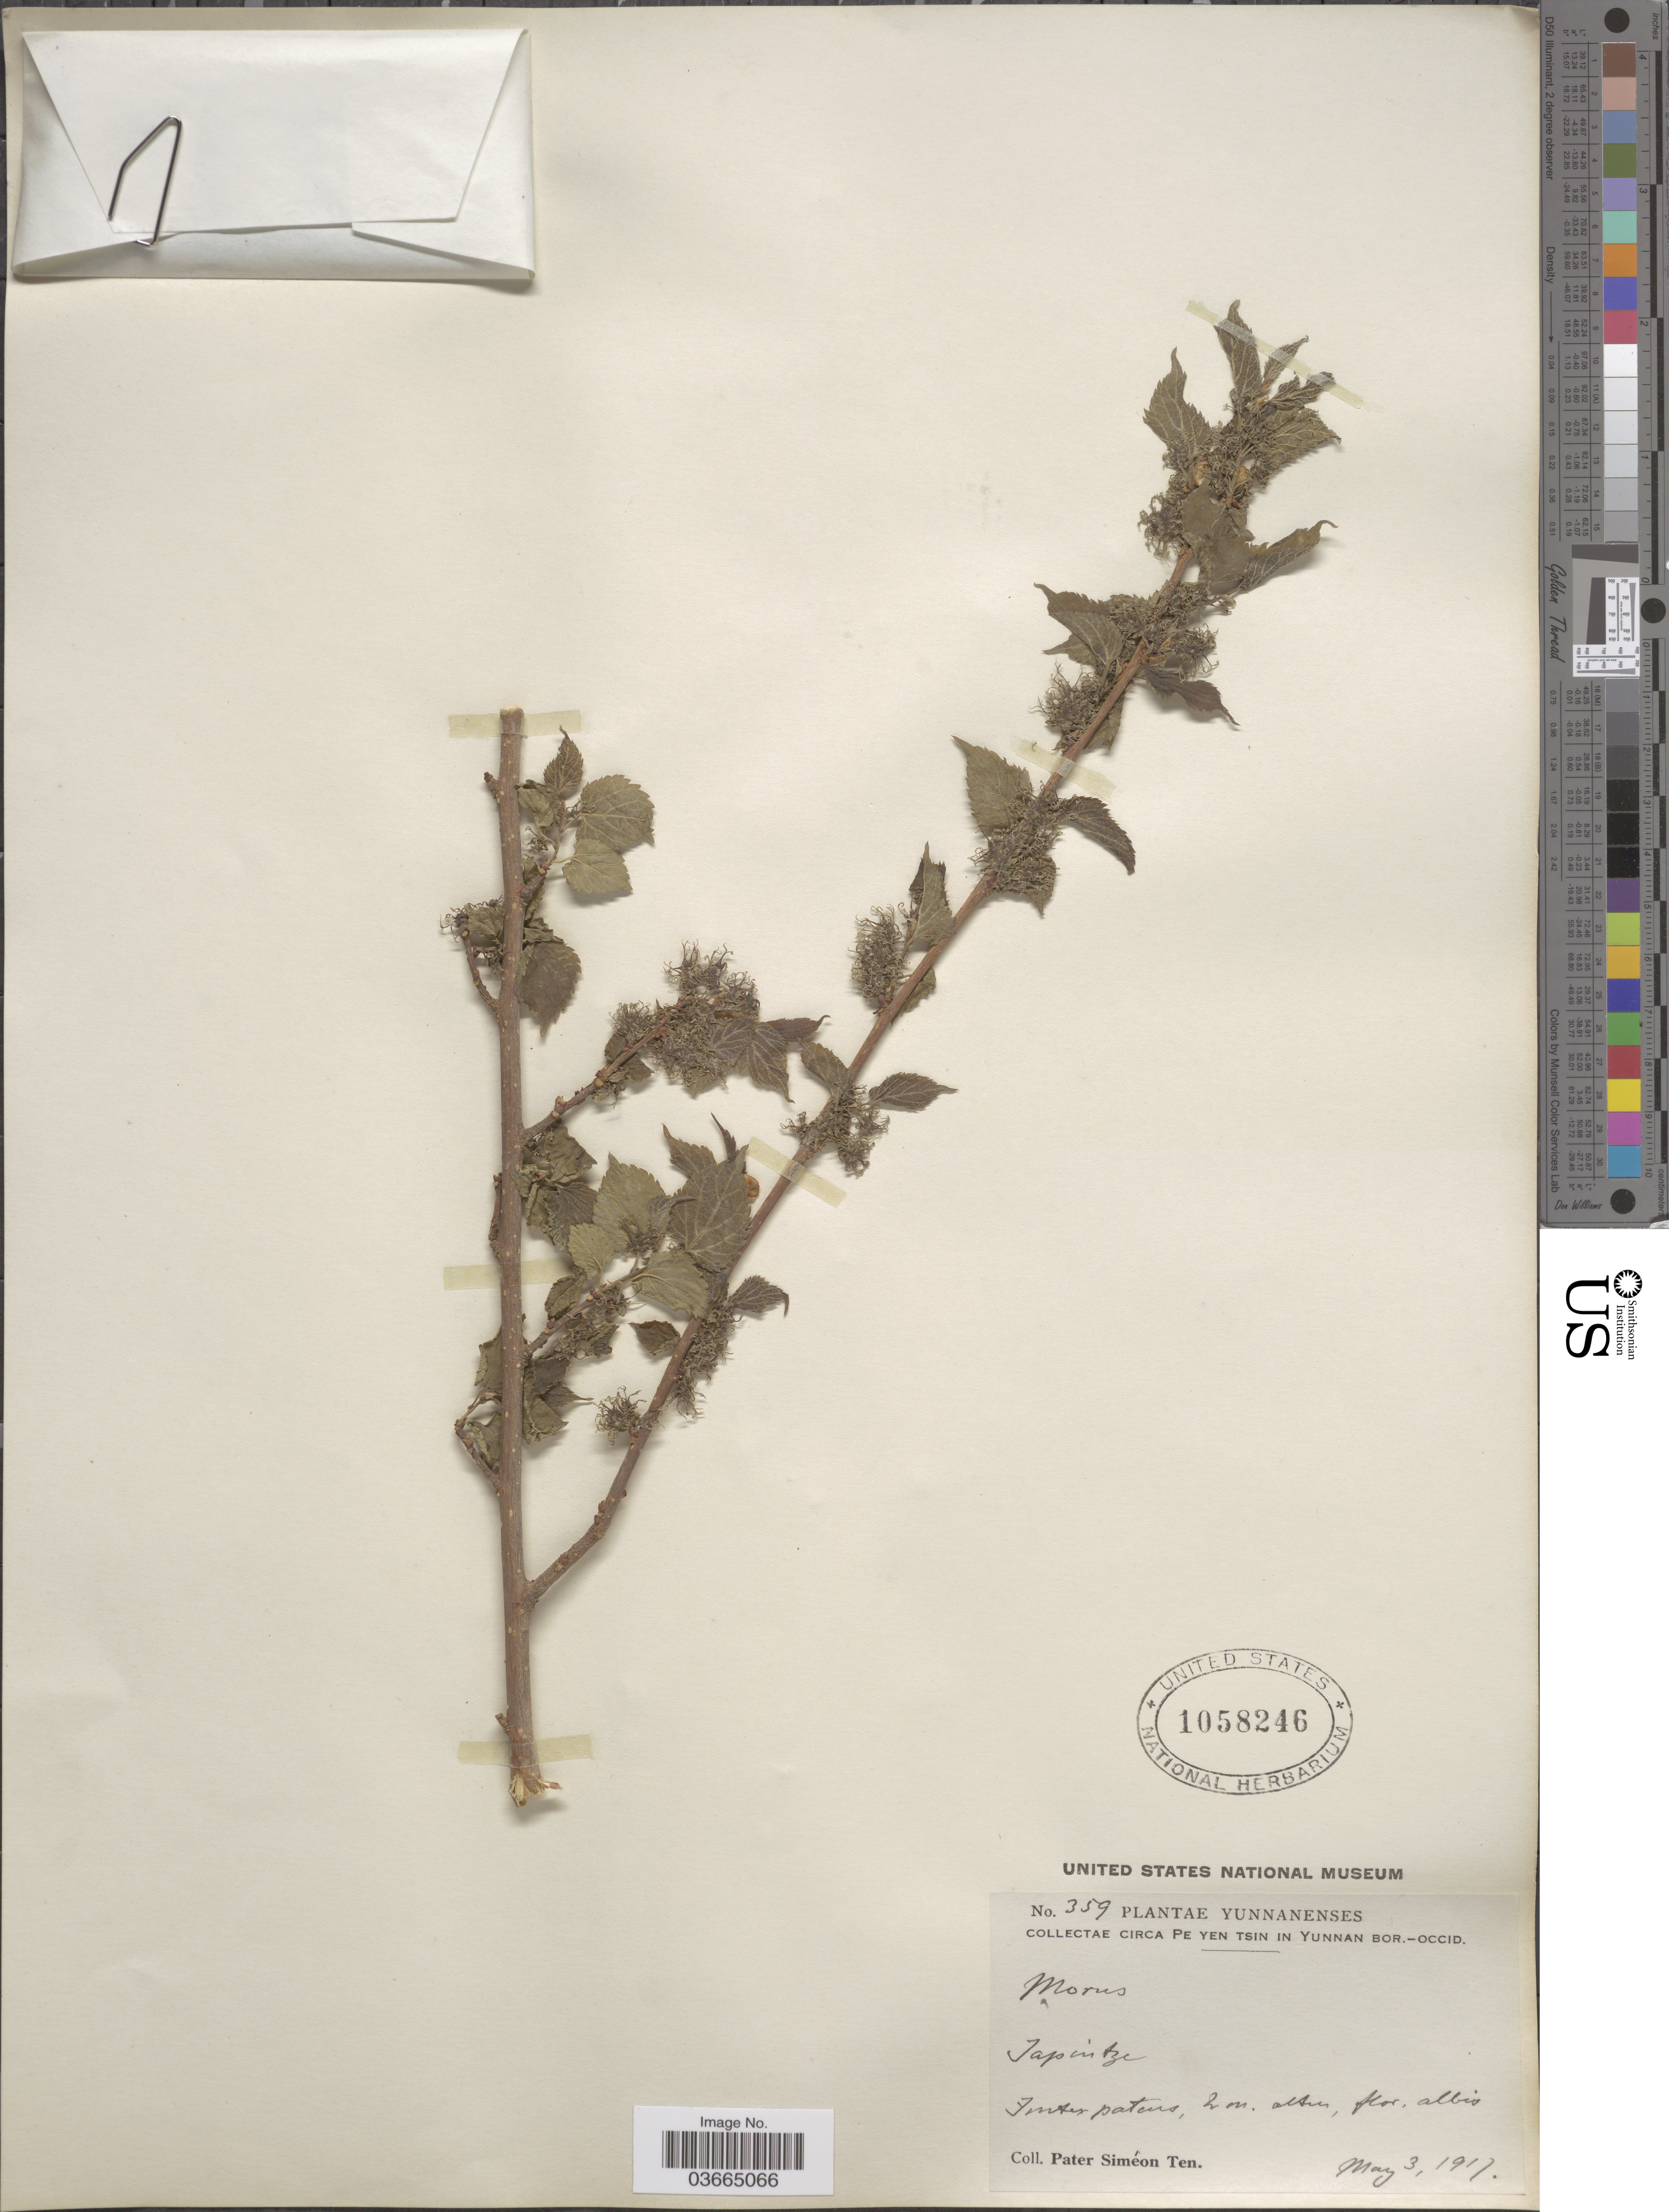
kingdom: Plantae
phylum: Tracheophyta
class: Magnoliopsida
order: Rosales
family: Moraceae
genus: Morus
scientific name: Morus sp.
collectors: P. S. Ten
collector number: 359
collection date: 1917-05-03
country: China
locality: Cicra Pe Yen Tsin in Yunnan Bor.-Occid.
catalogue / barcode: US 1058246